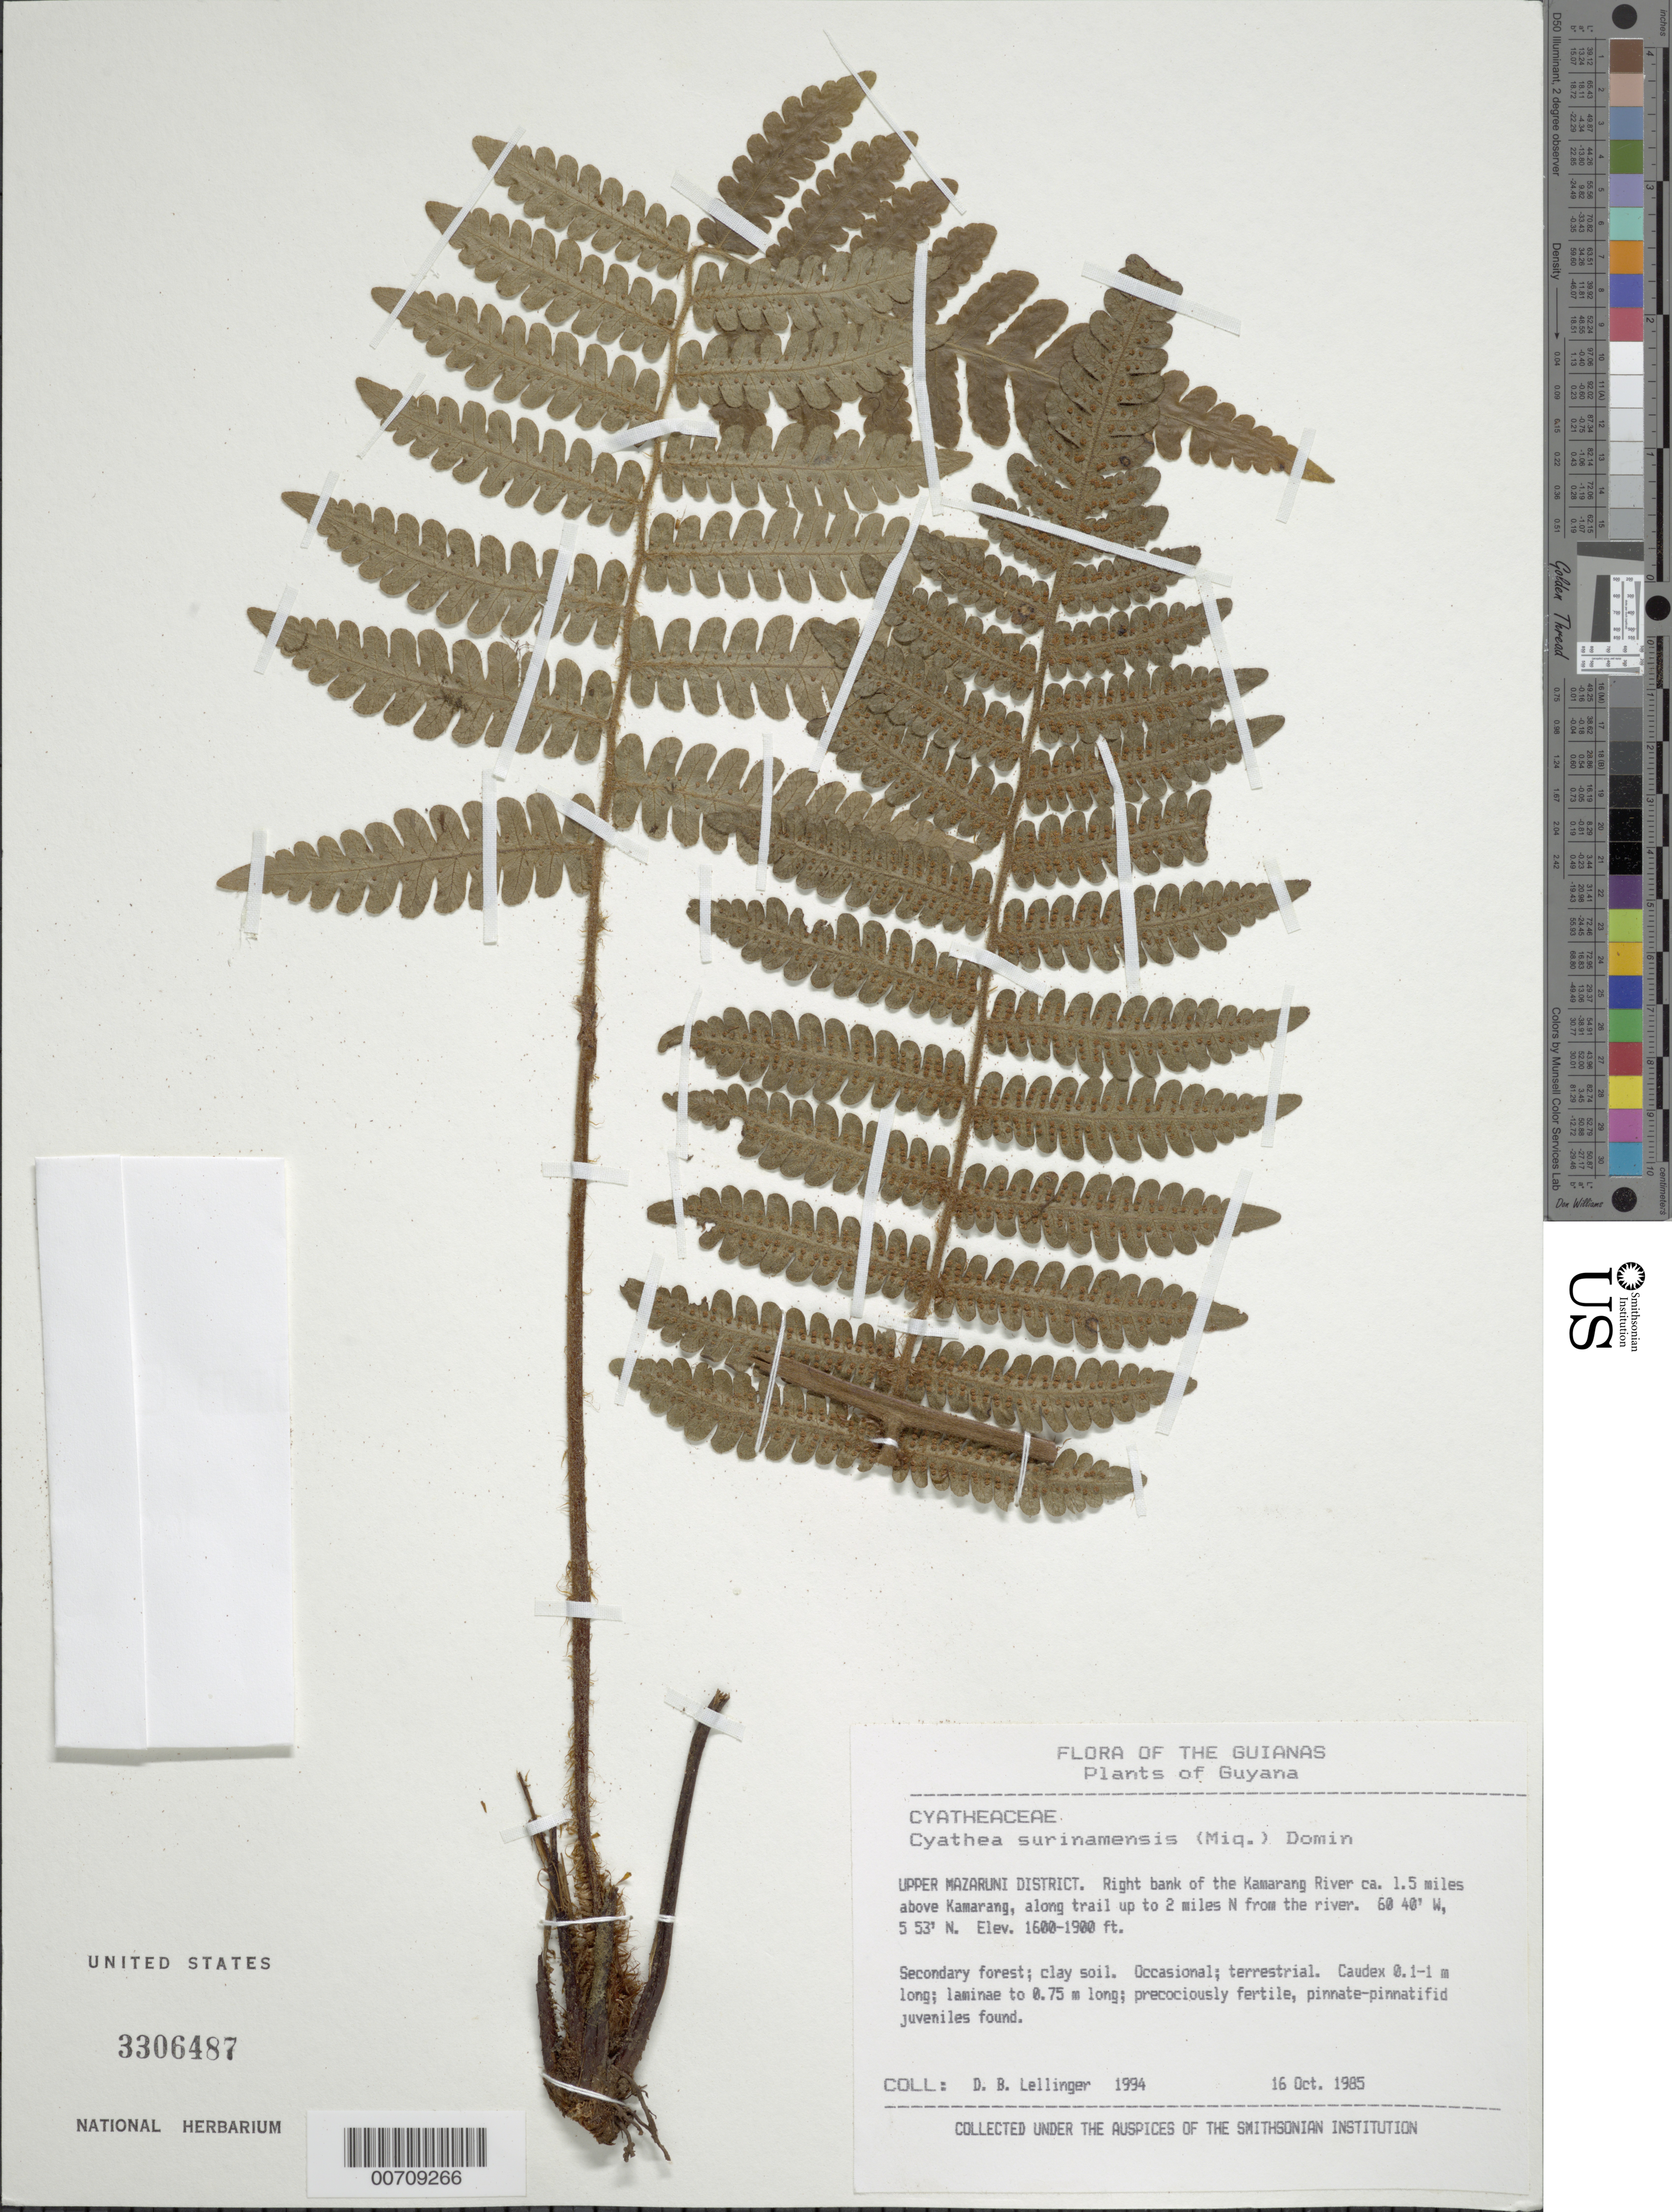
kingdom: Plantae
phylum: Tracheophyta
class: Polypodiopsida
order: Cyatheales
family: Cyatheaceae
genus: Cyathea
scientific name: Cyathea surinamensis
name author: (Miq.) Domin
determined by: Lellinger, David B., (BOT), Smithsonian Institution - National Museum of Natural History (UNITED STATES)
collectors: D. B. Lellinger & H. Robinson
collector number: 1994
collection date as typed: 16 October 1985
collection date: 1985-10-16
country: Guyana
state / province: Cuyuni-Mazaruni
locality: Up to 2.4 km N of right bank of Kamarang R.; ca. 3.2 km above Kamarang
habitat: Secondary forest, clay soil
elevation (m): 480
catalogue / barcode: US 3306487